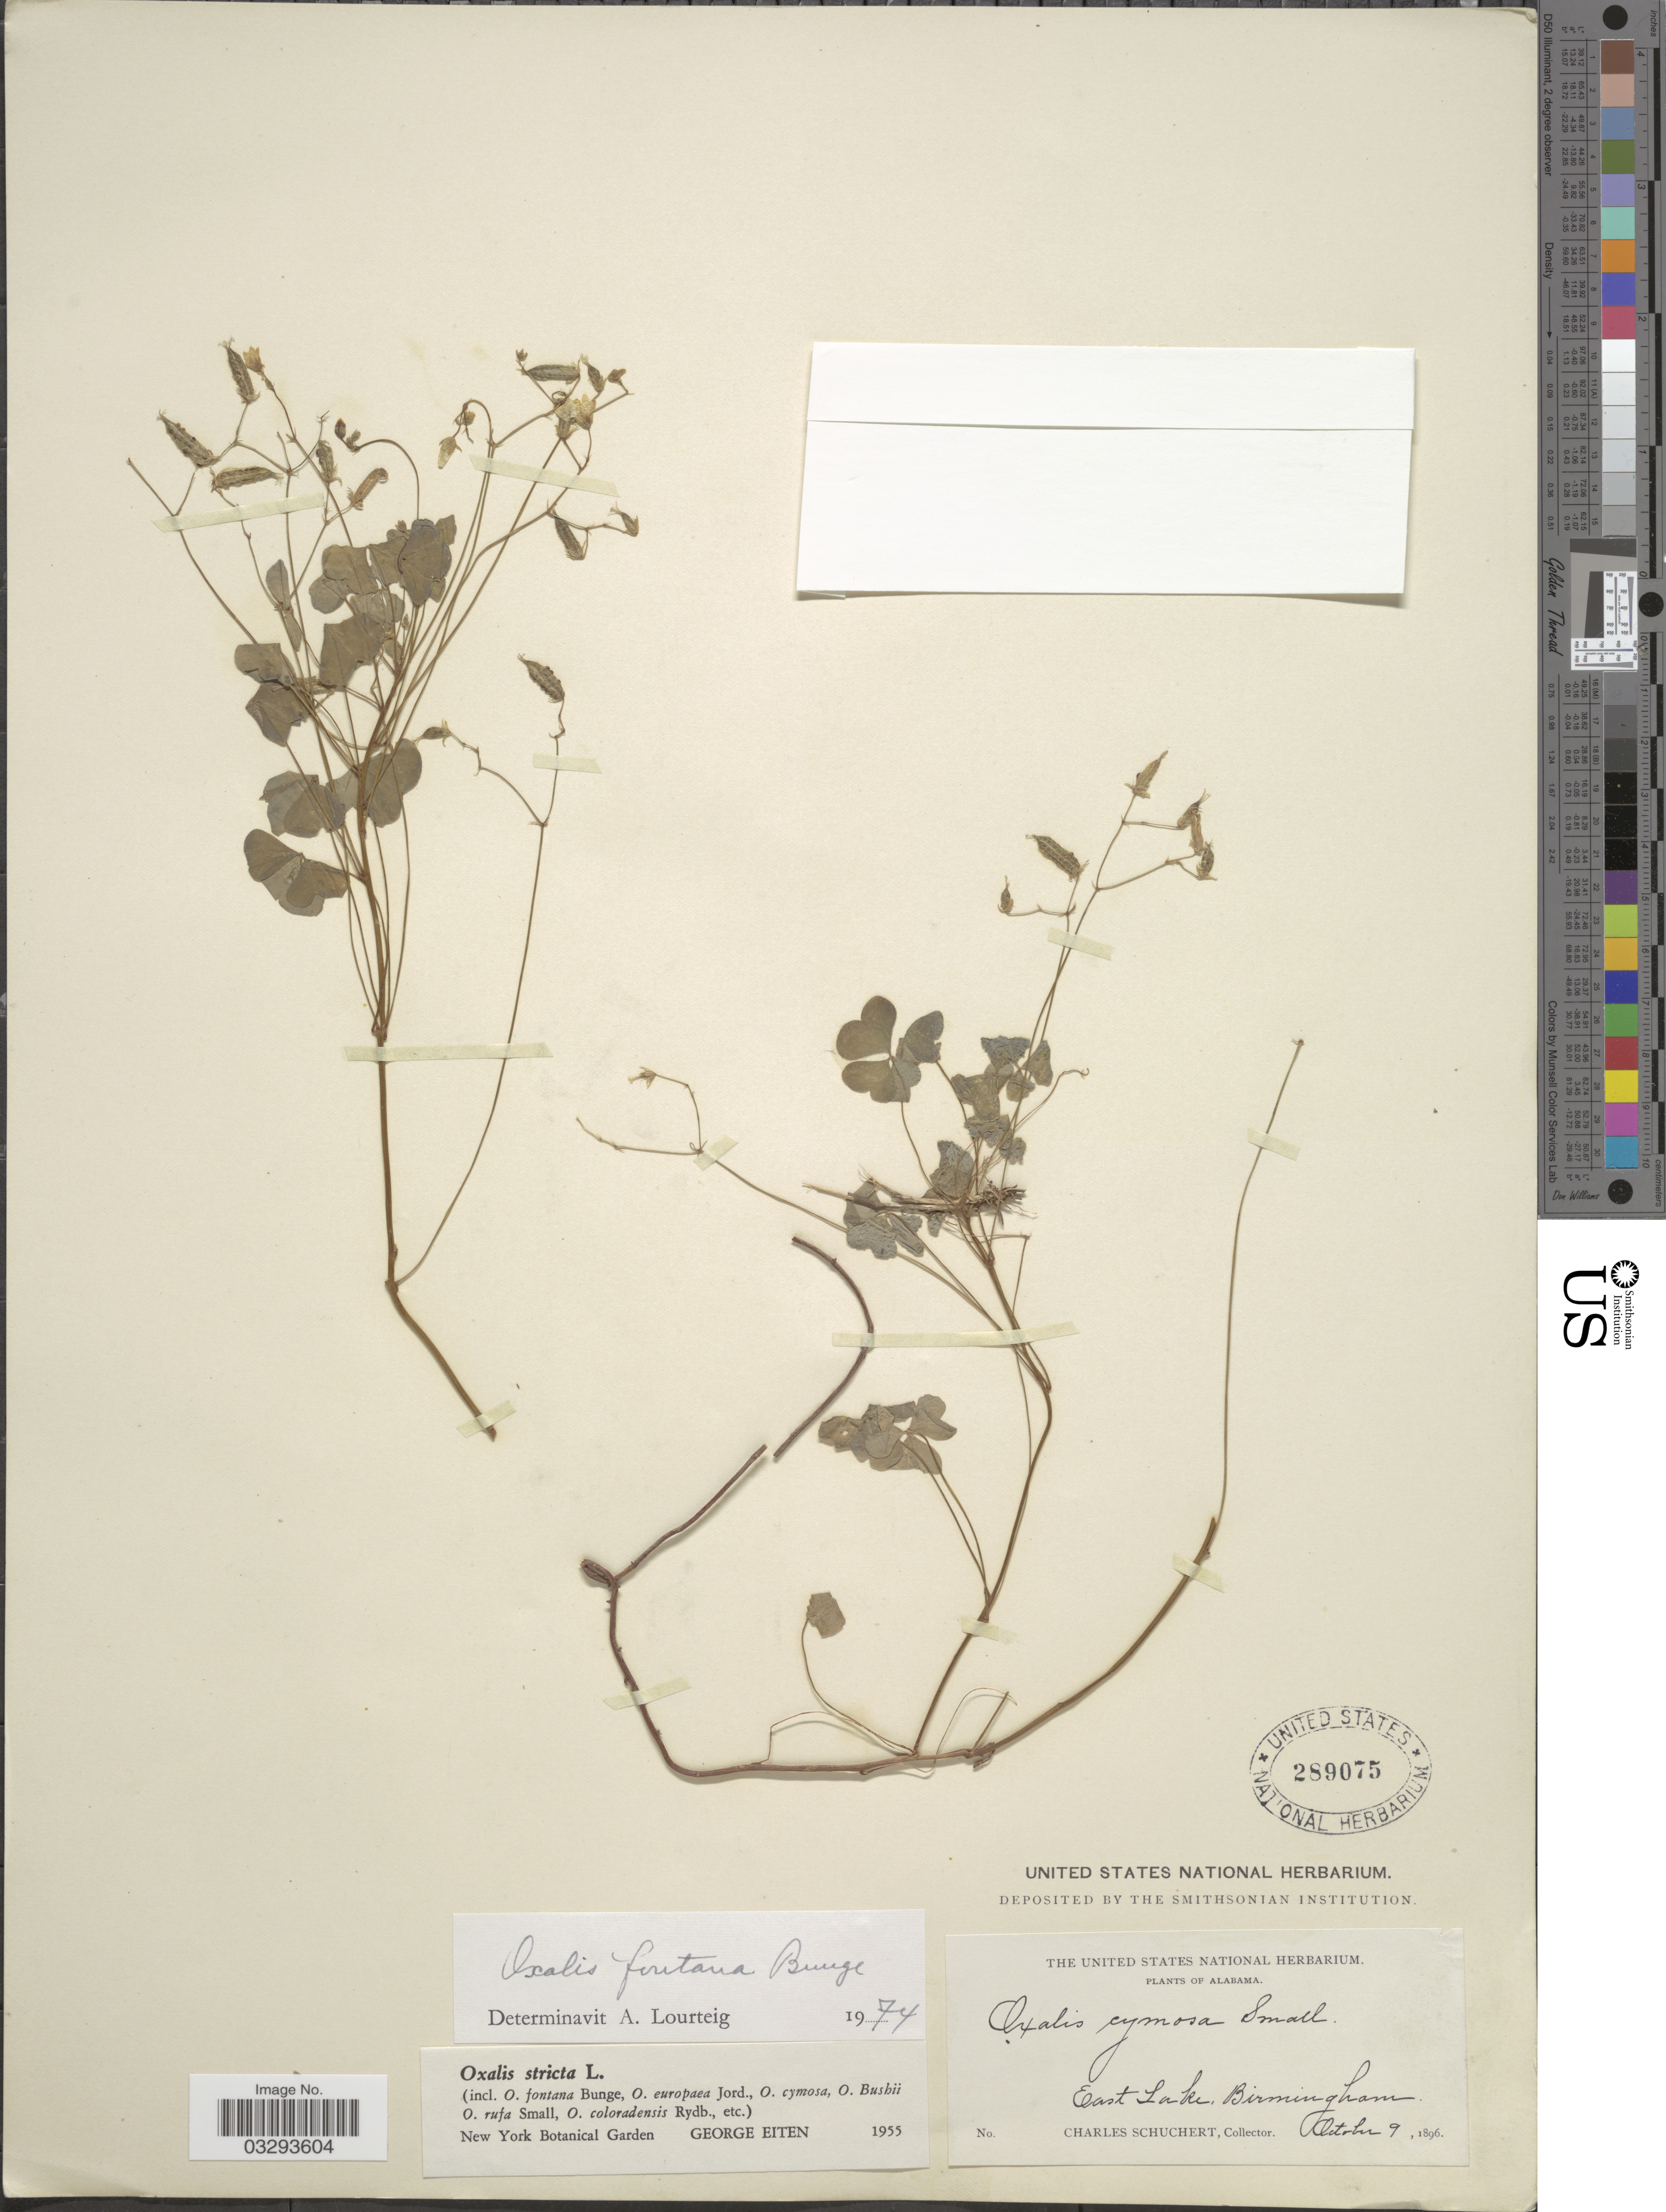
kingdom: Plantae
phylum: Tracheophyta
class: Magnoliopsida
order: Oxalidales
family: Oxalidaceae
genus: Oxalis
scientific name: Oxalis fontana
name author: Bunge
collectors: C. Schuchert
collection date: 1896-10-09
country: United States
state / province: Alabama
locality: East Lake. Birmingham.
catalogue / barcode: US 289075